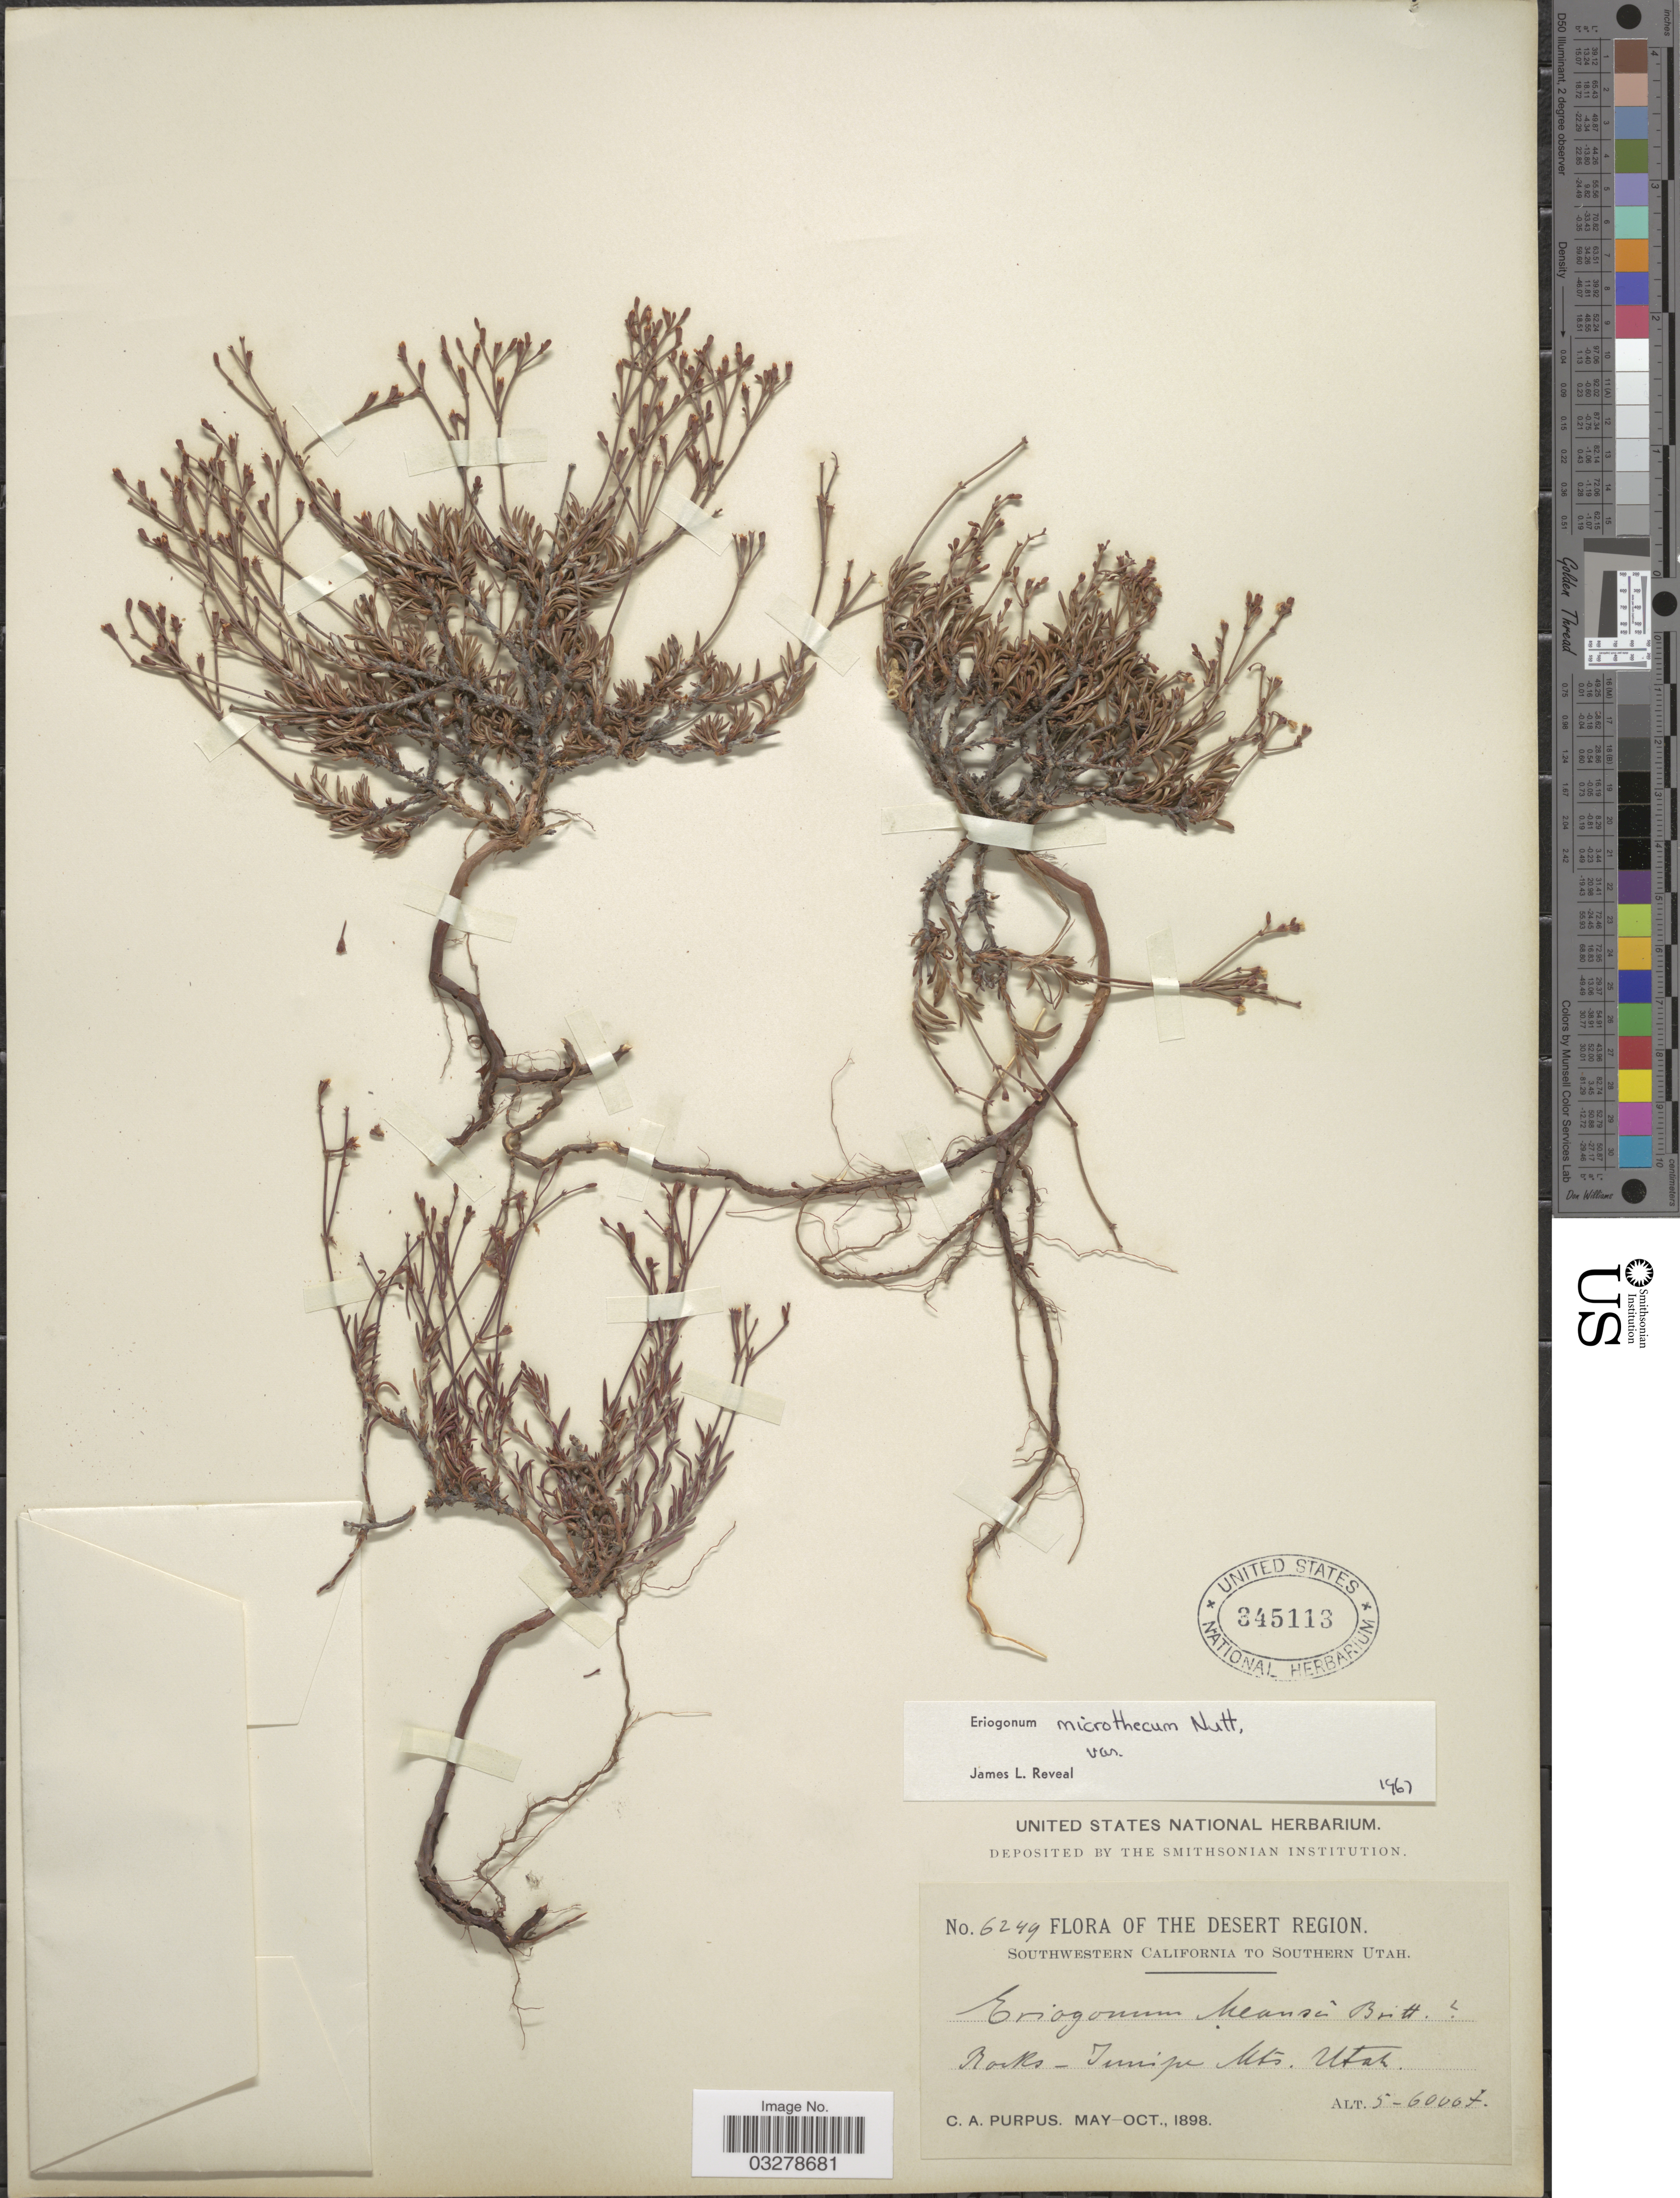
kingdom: Plantae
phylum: Tracheophyta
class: Magnoliopsida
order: Caryophyllales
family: Polygonaceae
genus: Eriogonum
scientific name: Eriogonum microtheca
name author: Nutt.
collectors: C. A. Purpus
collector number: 6249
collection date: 1898-05/1898-10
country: United States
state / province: Utah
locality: Desert Region. Southern Utah. Rocks - Juniper Mts.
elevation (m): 1524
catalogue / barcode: US 345113